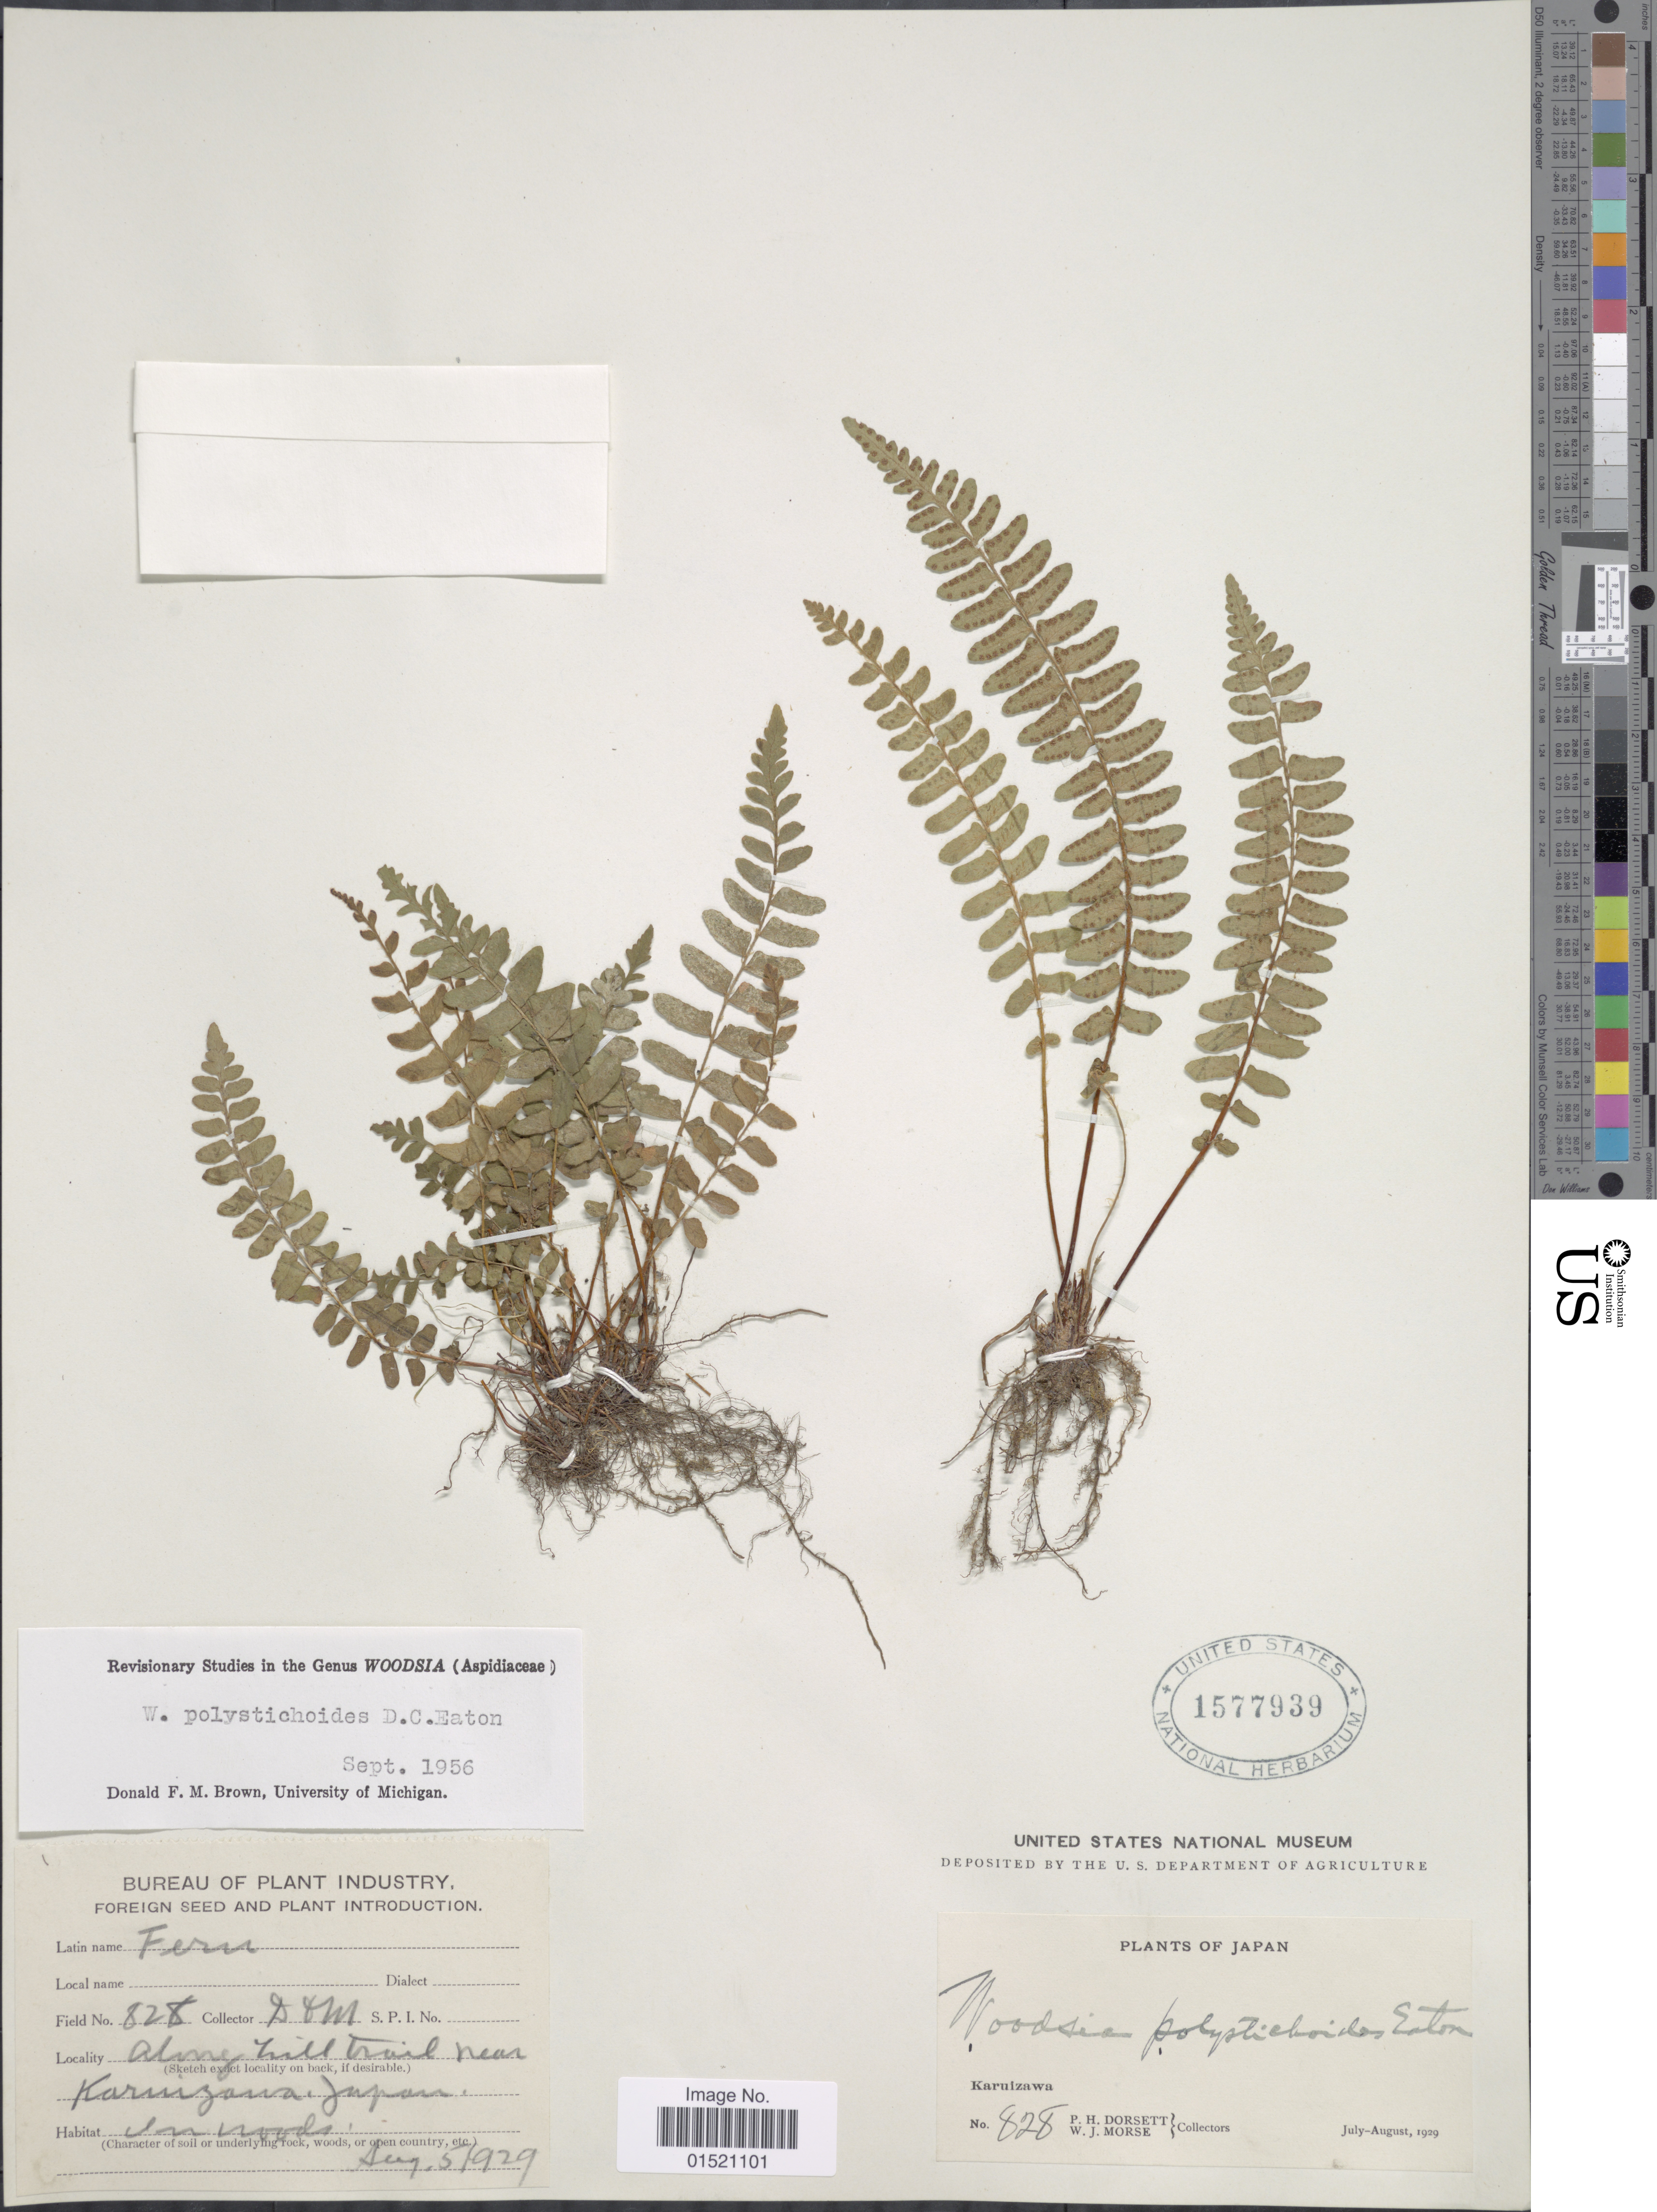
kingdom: Plantae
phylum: Tracheophyta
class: Polypodiopsida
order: Polypodiales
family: Woodsiaceae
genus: Woodsia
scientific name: Woodsia polystichoides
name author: D.C. Eaton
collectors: P. H. Dorsett & W. J. Morse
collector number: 828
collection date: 1929-07/1929-08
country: Japan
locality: Along hill trail near Karuizawa, karuizawa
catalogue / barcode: US 1577939